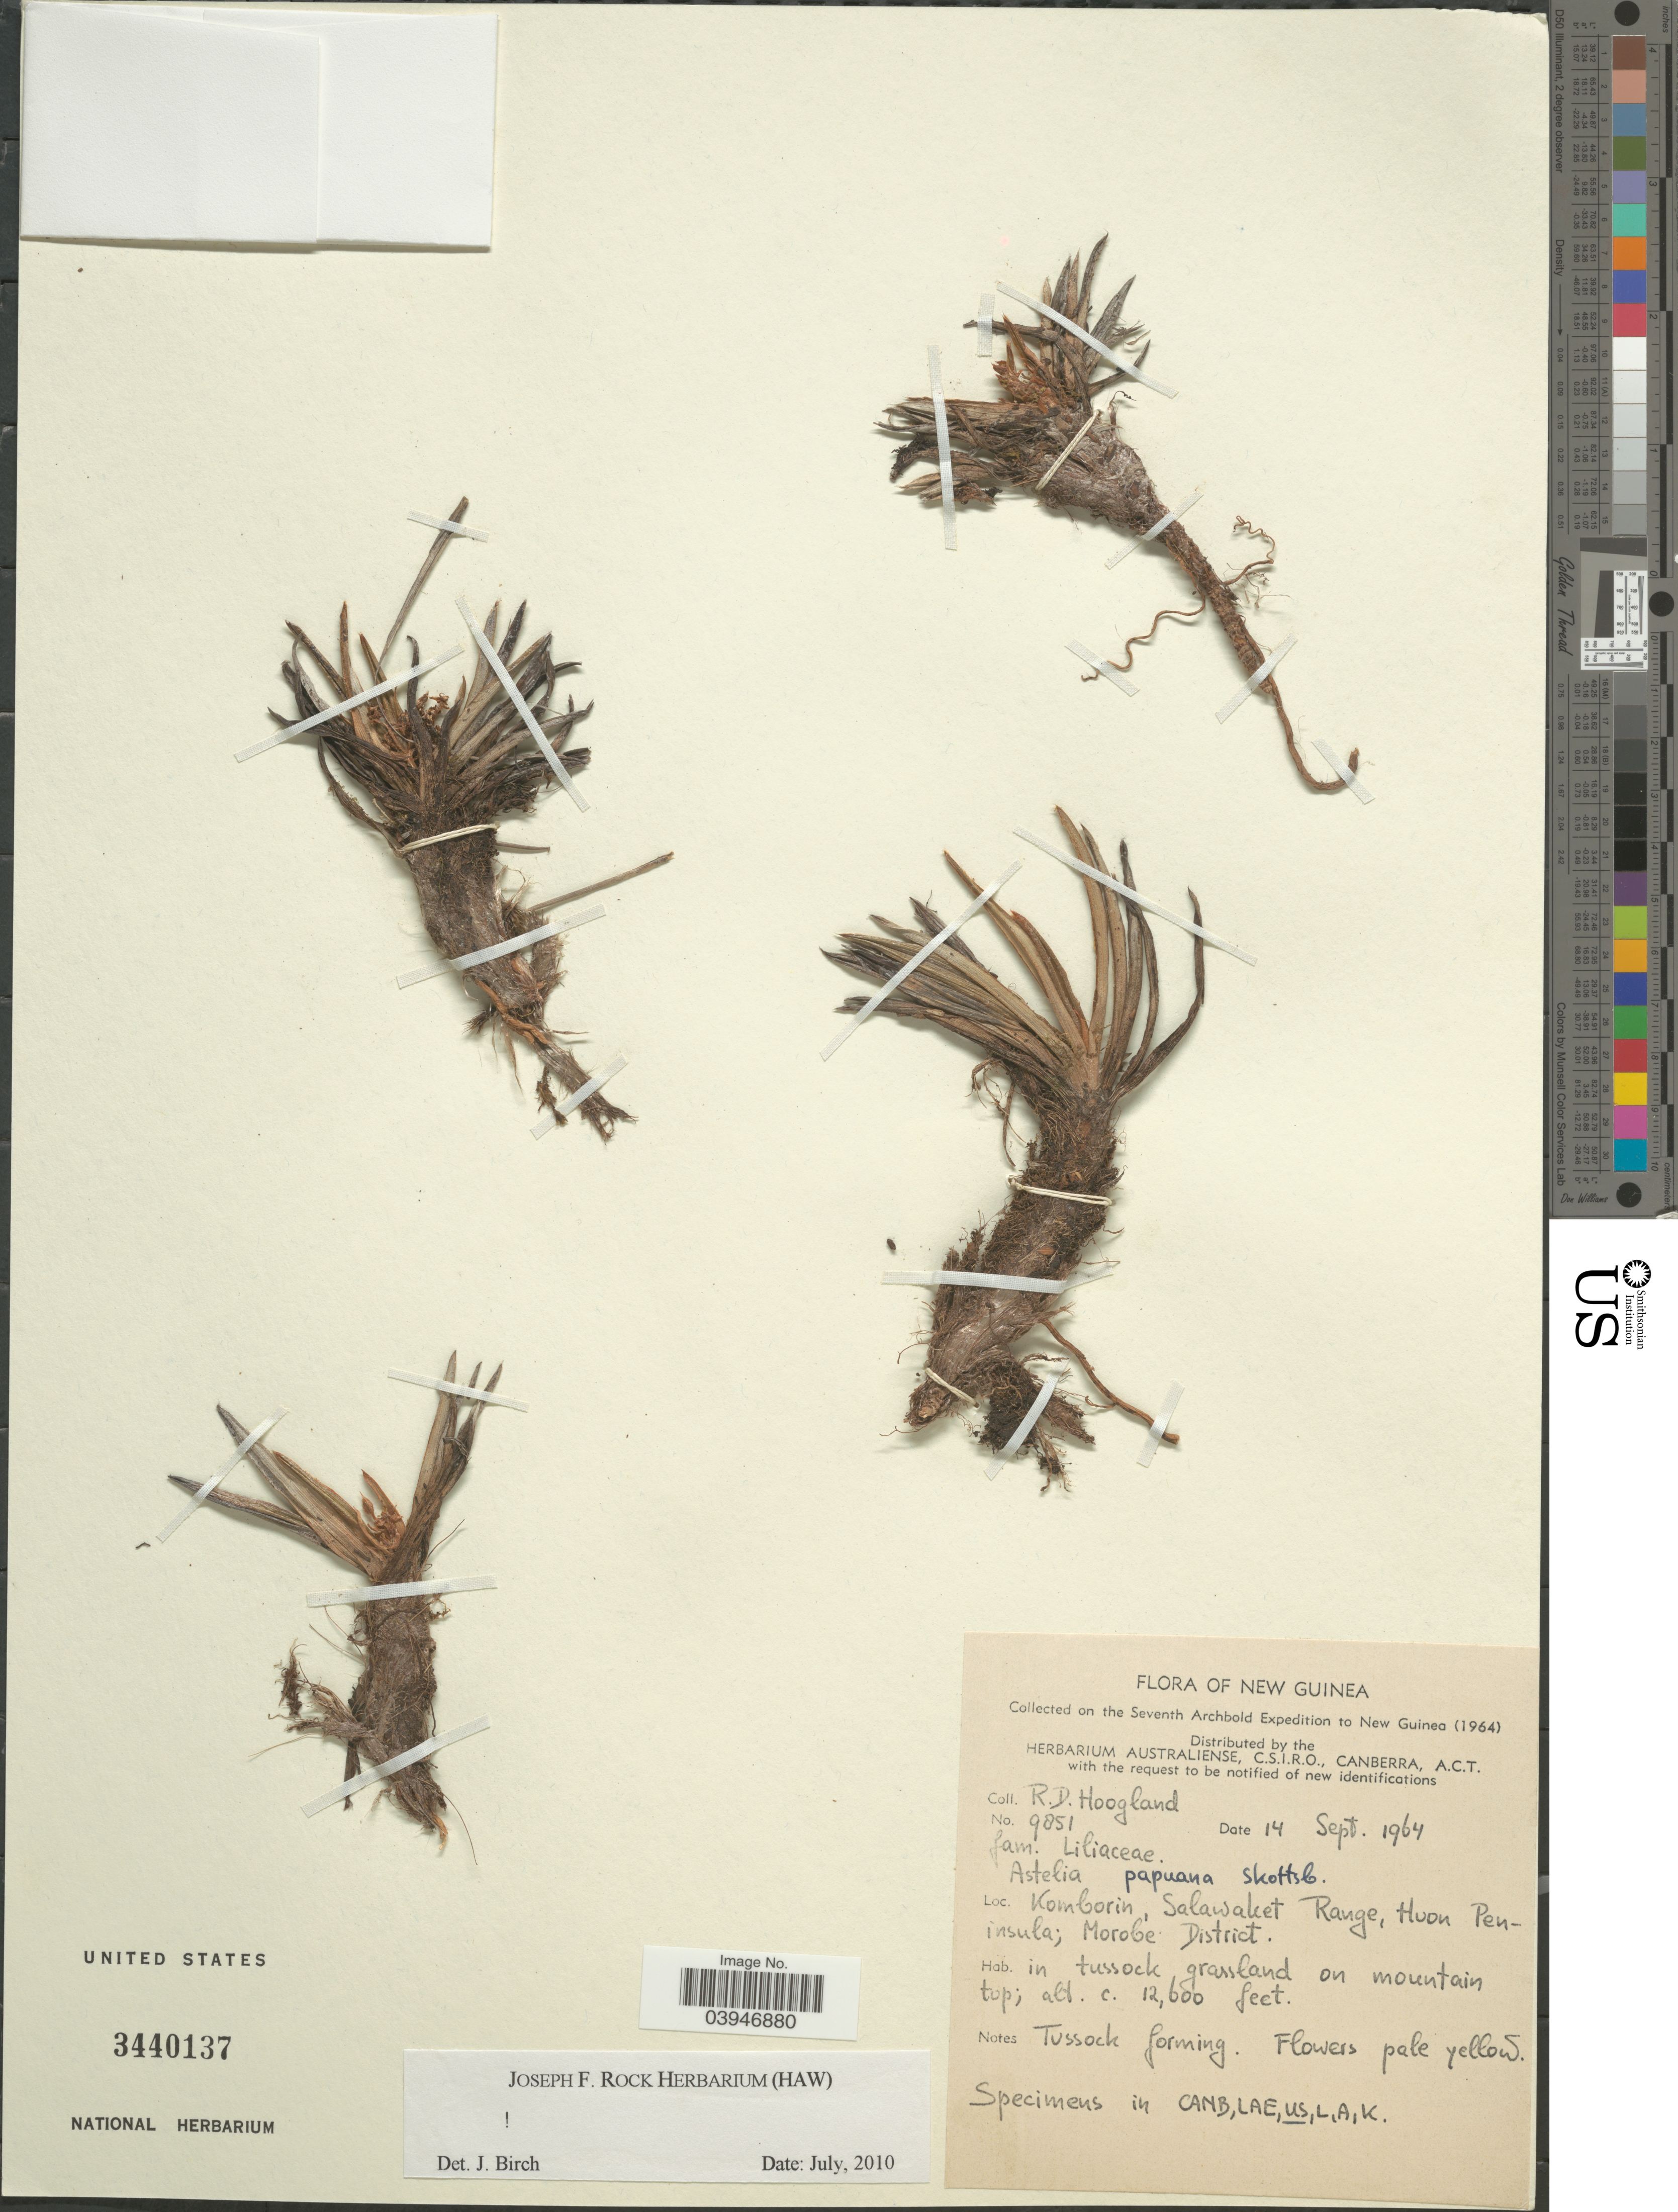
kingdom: Plantae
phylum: Tracheophyta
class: Liliopsida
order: Asparagales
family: Asteliaceae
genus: Astelia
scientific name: Astelia papuana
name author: Skottsb.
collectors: R. D. Hoogland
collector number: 9851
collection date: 1964-09-14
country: Papua New Guinea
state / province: Morobe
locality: New Guinea. Komborin, Salawaket Range, Huon Peninsula; Morobe District.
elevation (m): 3840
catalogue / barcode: US 3440137